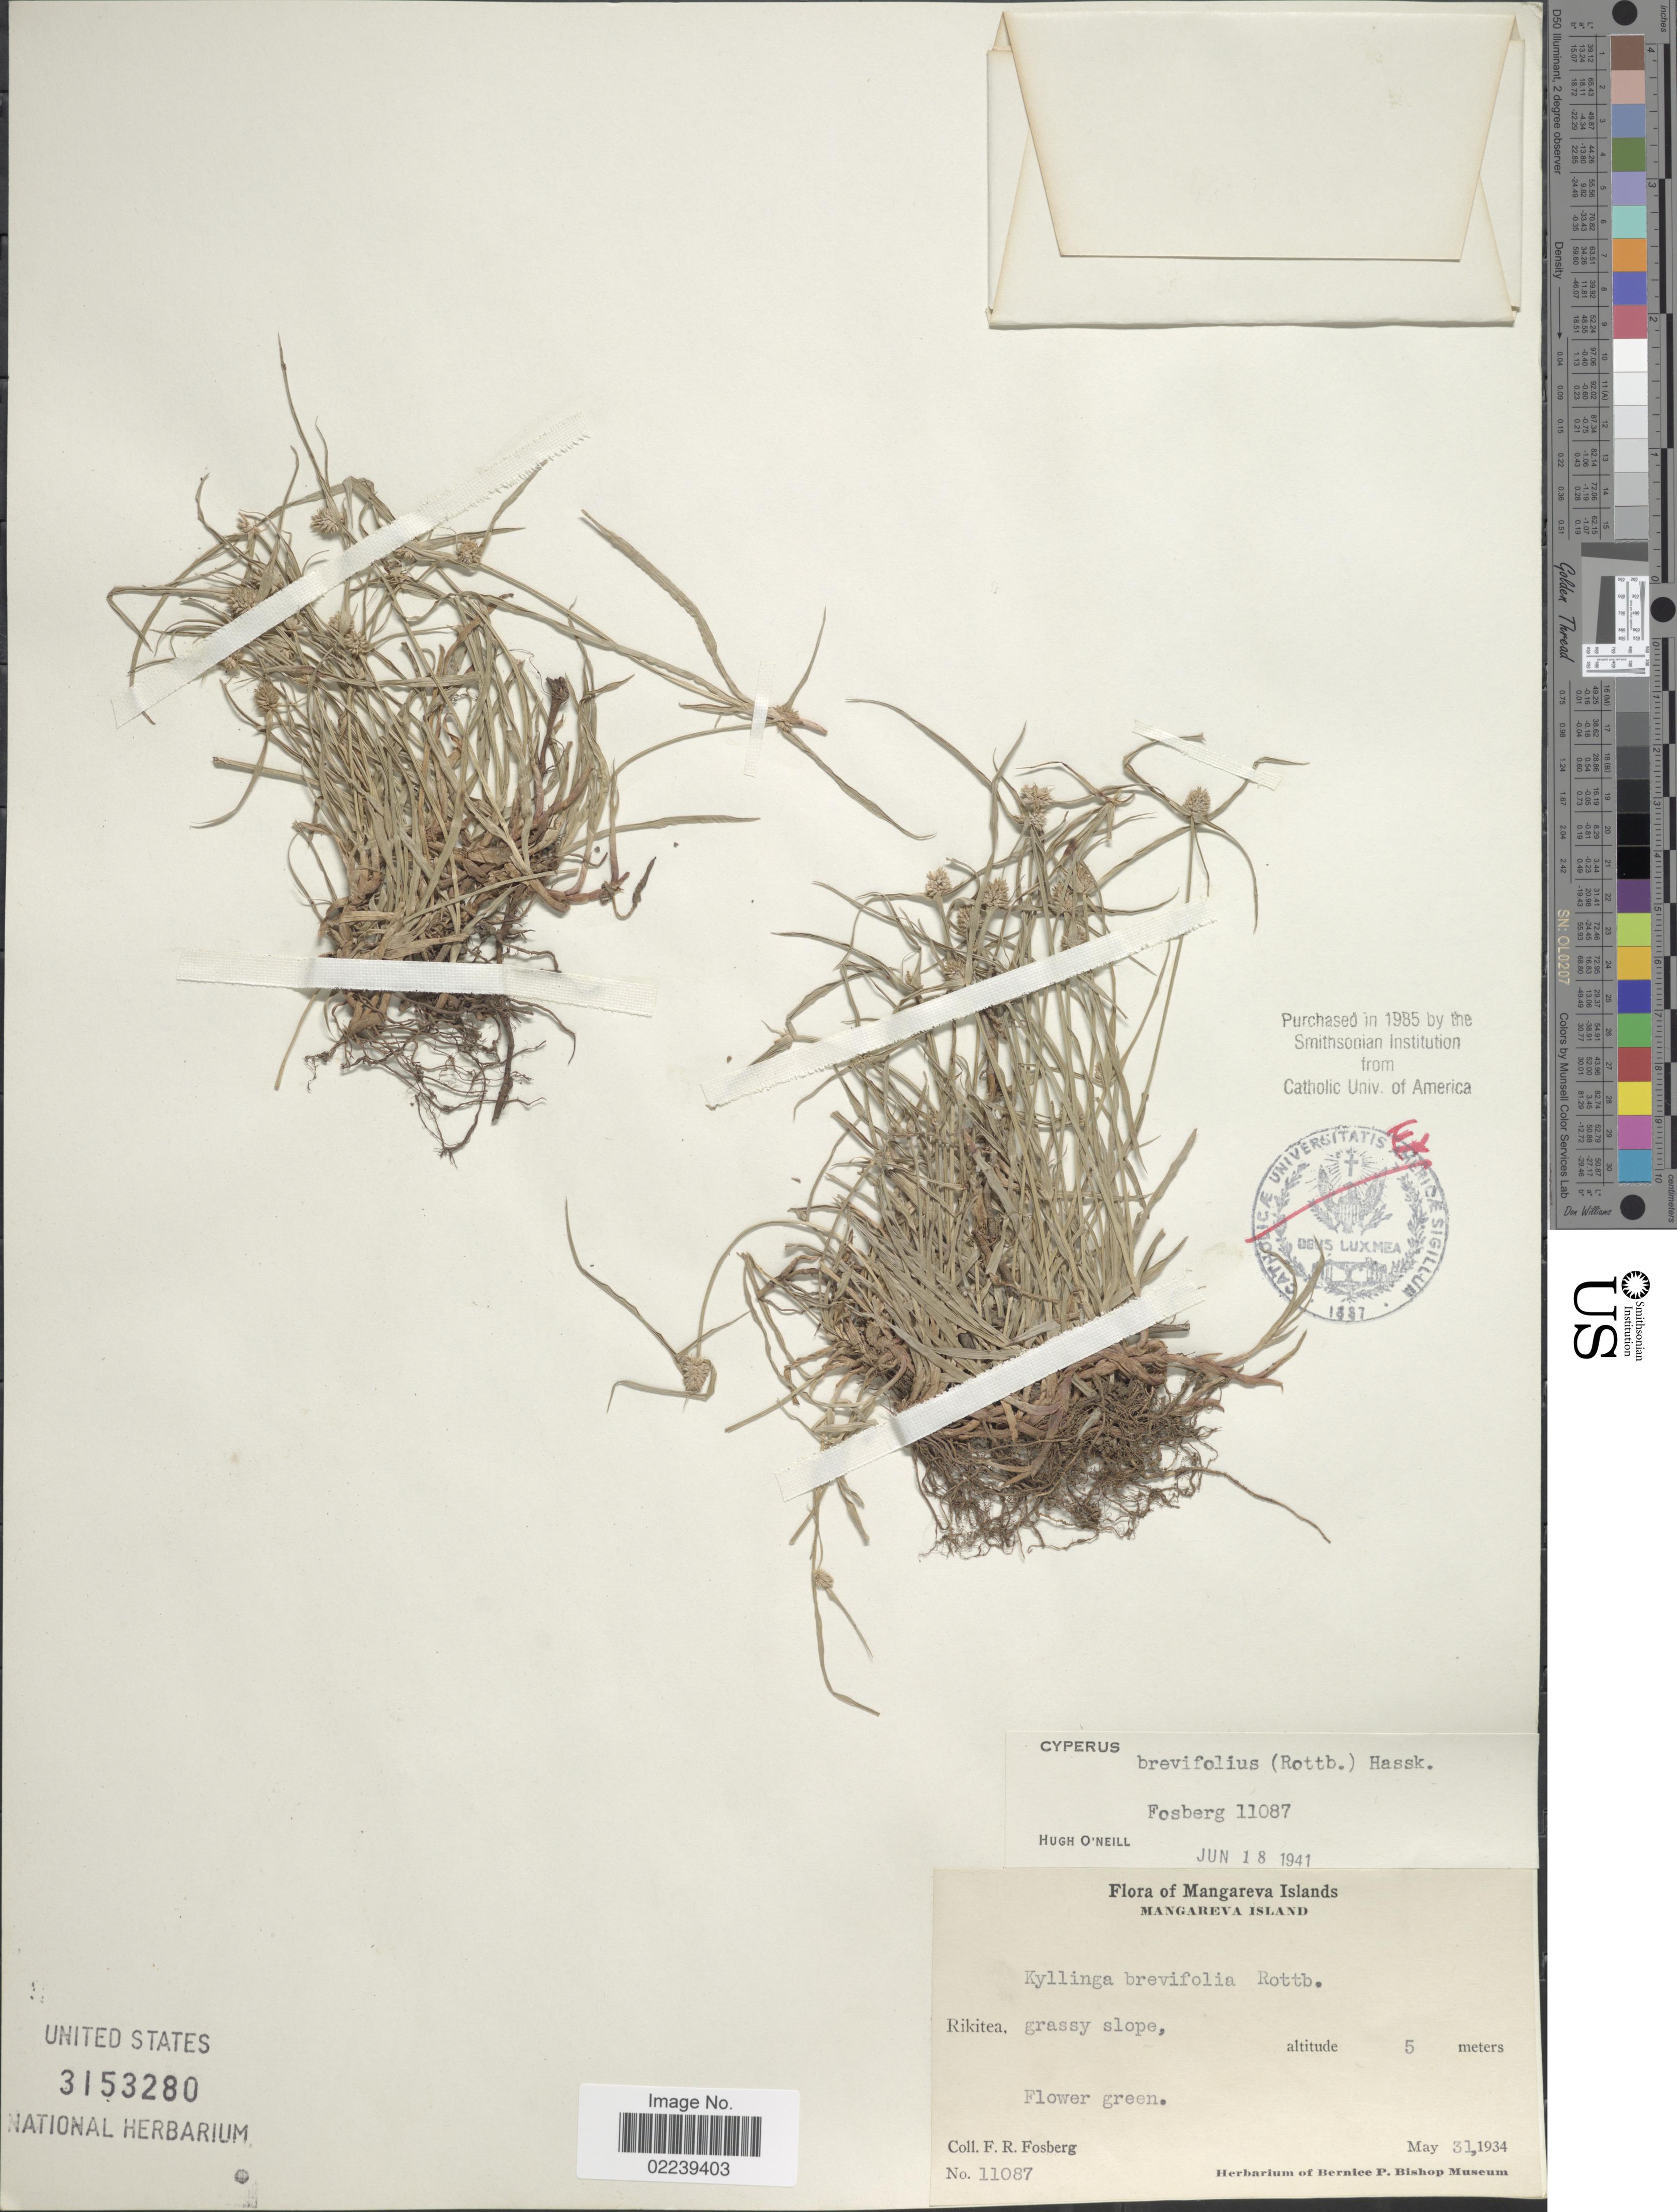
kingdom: Plantae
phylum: Tracheophyta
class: Liliopsida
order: Poales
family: Cyperaceae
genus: Cyperus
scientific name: Cyperus brevifolius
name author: (Rottb.) Hassk.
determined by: Strong, M. T., (US), Smithsonian Institution - National Museum of Natural History (UNITED STATES)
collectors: F. R. Fosberg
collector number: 11087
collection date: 1934-05-31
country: French Polynesia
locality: Mangareva Islands, Rikitea, grassy slope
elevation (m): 5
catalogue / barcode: US 3153280